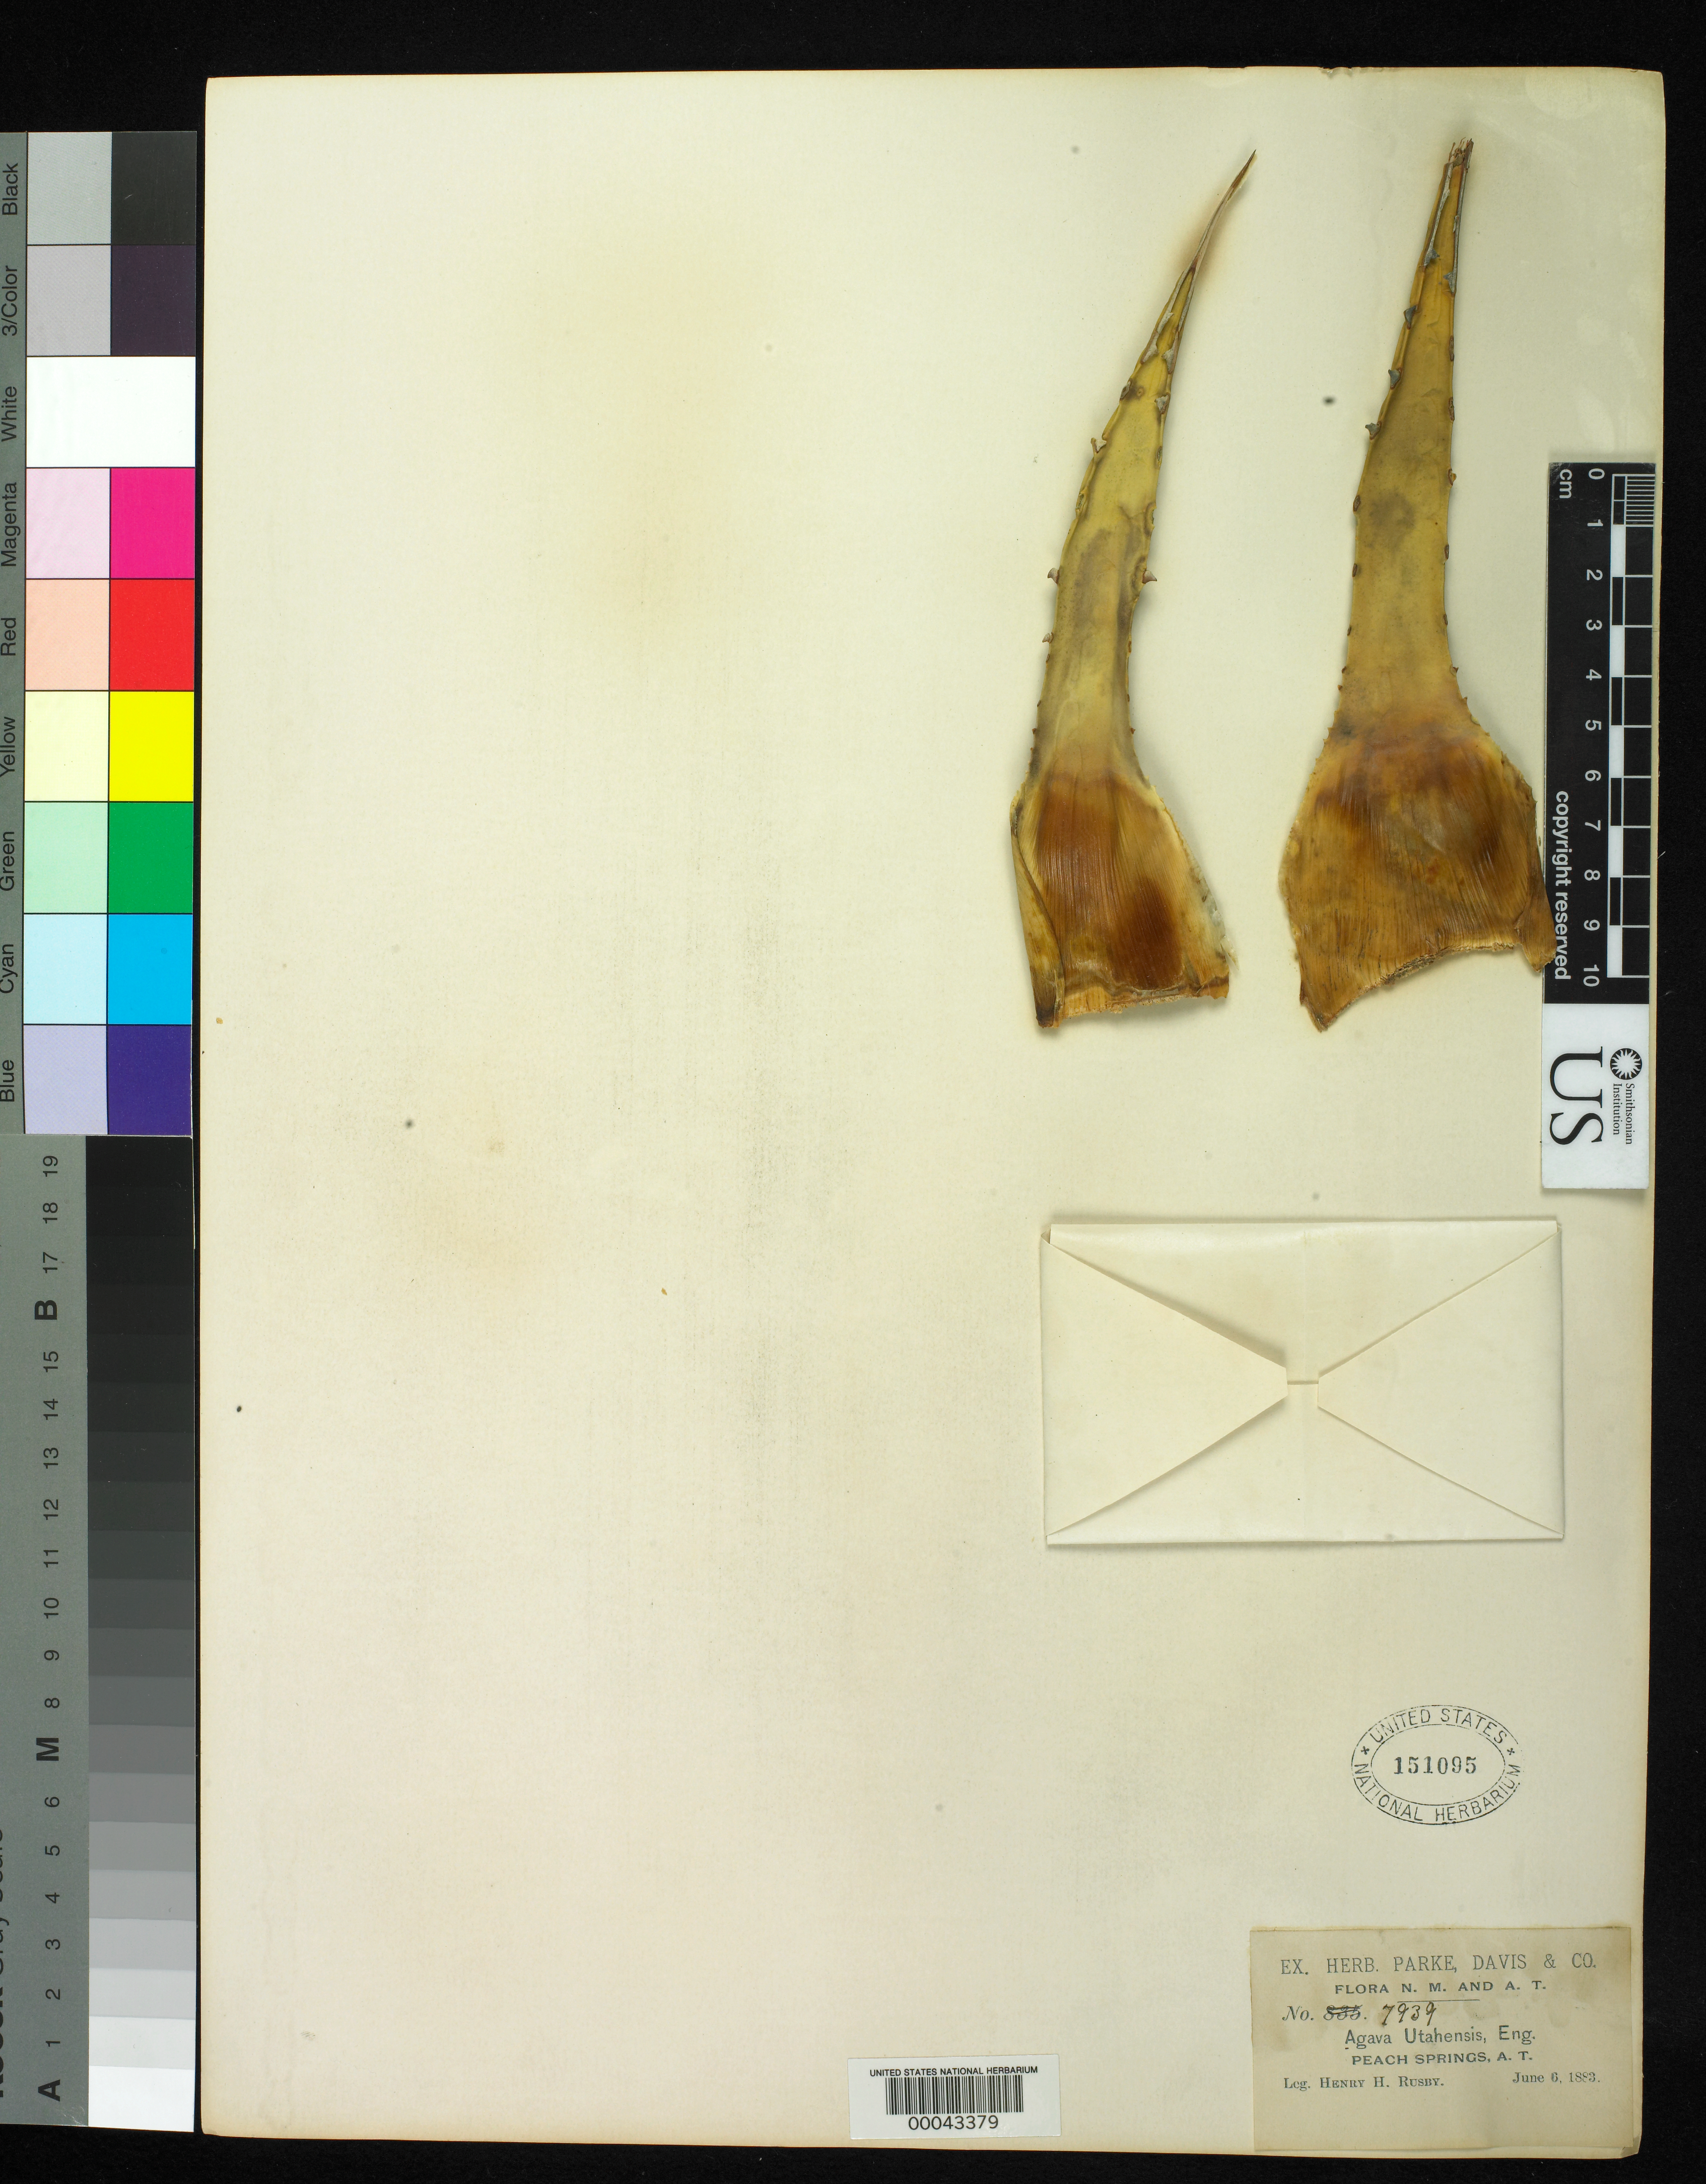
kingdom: Plantae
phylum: Tracheophyta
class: Liliopsida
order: Asparagales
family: Asparagaceae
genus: Agave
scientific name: Agave utahensis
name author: Engelm.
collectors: H. H. Rusby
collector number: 7939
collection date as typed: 06 Jun 1883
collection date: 1883-06-06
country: United States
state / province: Arizona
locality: Peach springs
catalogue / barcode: US 151095